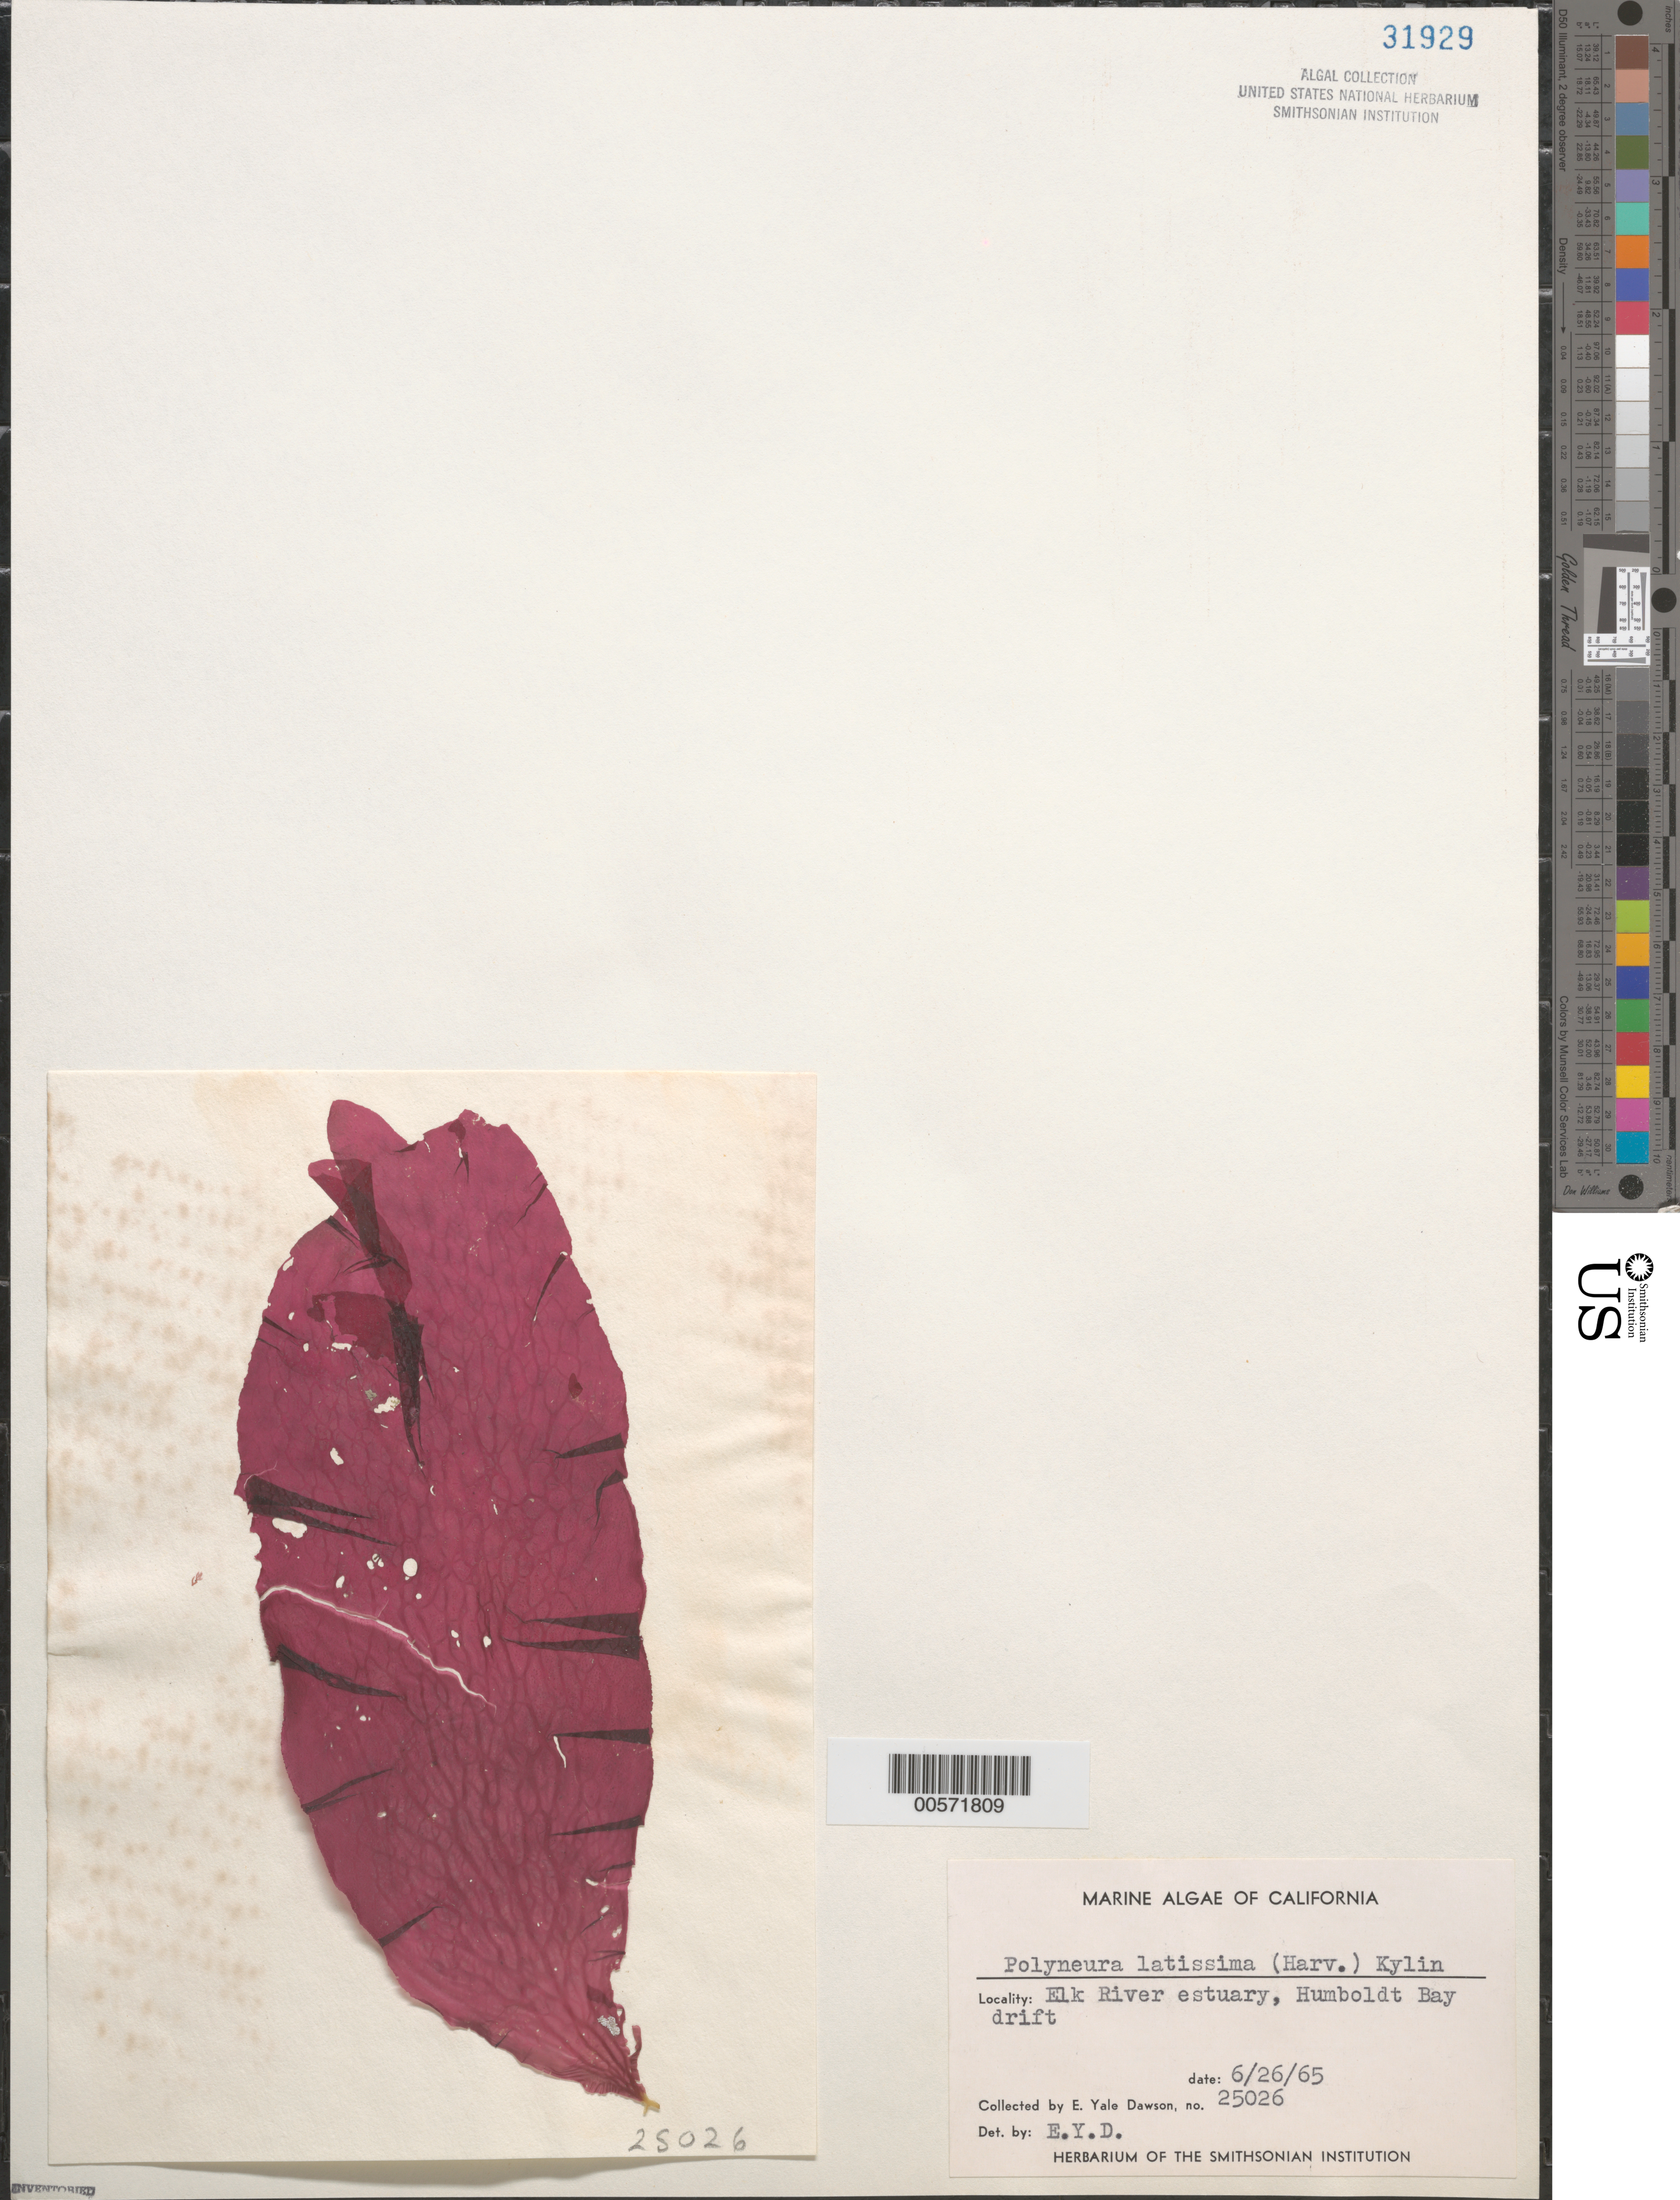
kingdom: Plantae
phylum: Rhodophyta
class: Florideophyceae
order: Ceramiales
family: Delesseriaceae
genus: Polyneura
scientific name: Polyneura latissima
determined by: Dawson, E. Y.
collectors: E. Y. Dawson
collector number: EYD 25026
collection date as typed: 26 Jun 1965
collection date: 1965-06-26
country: United States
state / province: California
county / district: Humboldt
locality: Elk River Estuary, Humboldt Bay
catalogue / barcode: US 31929